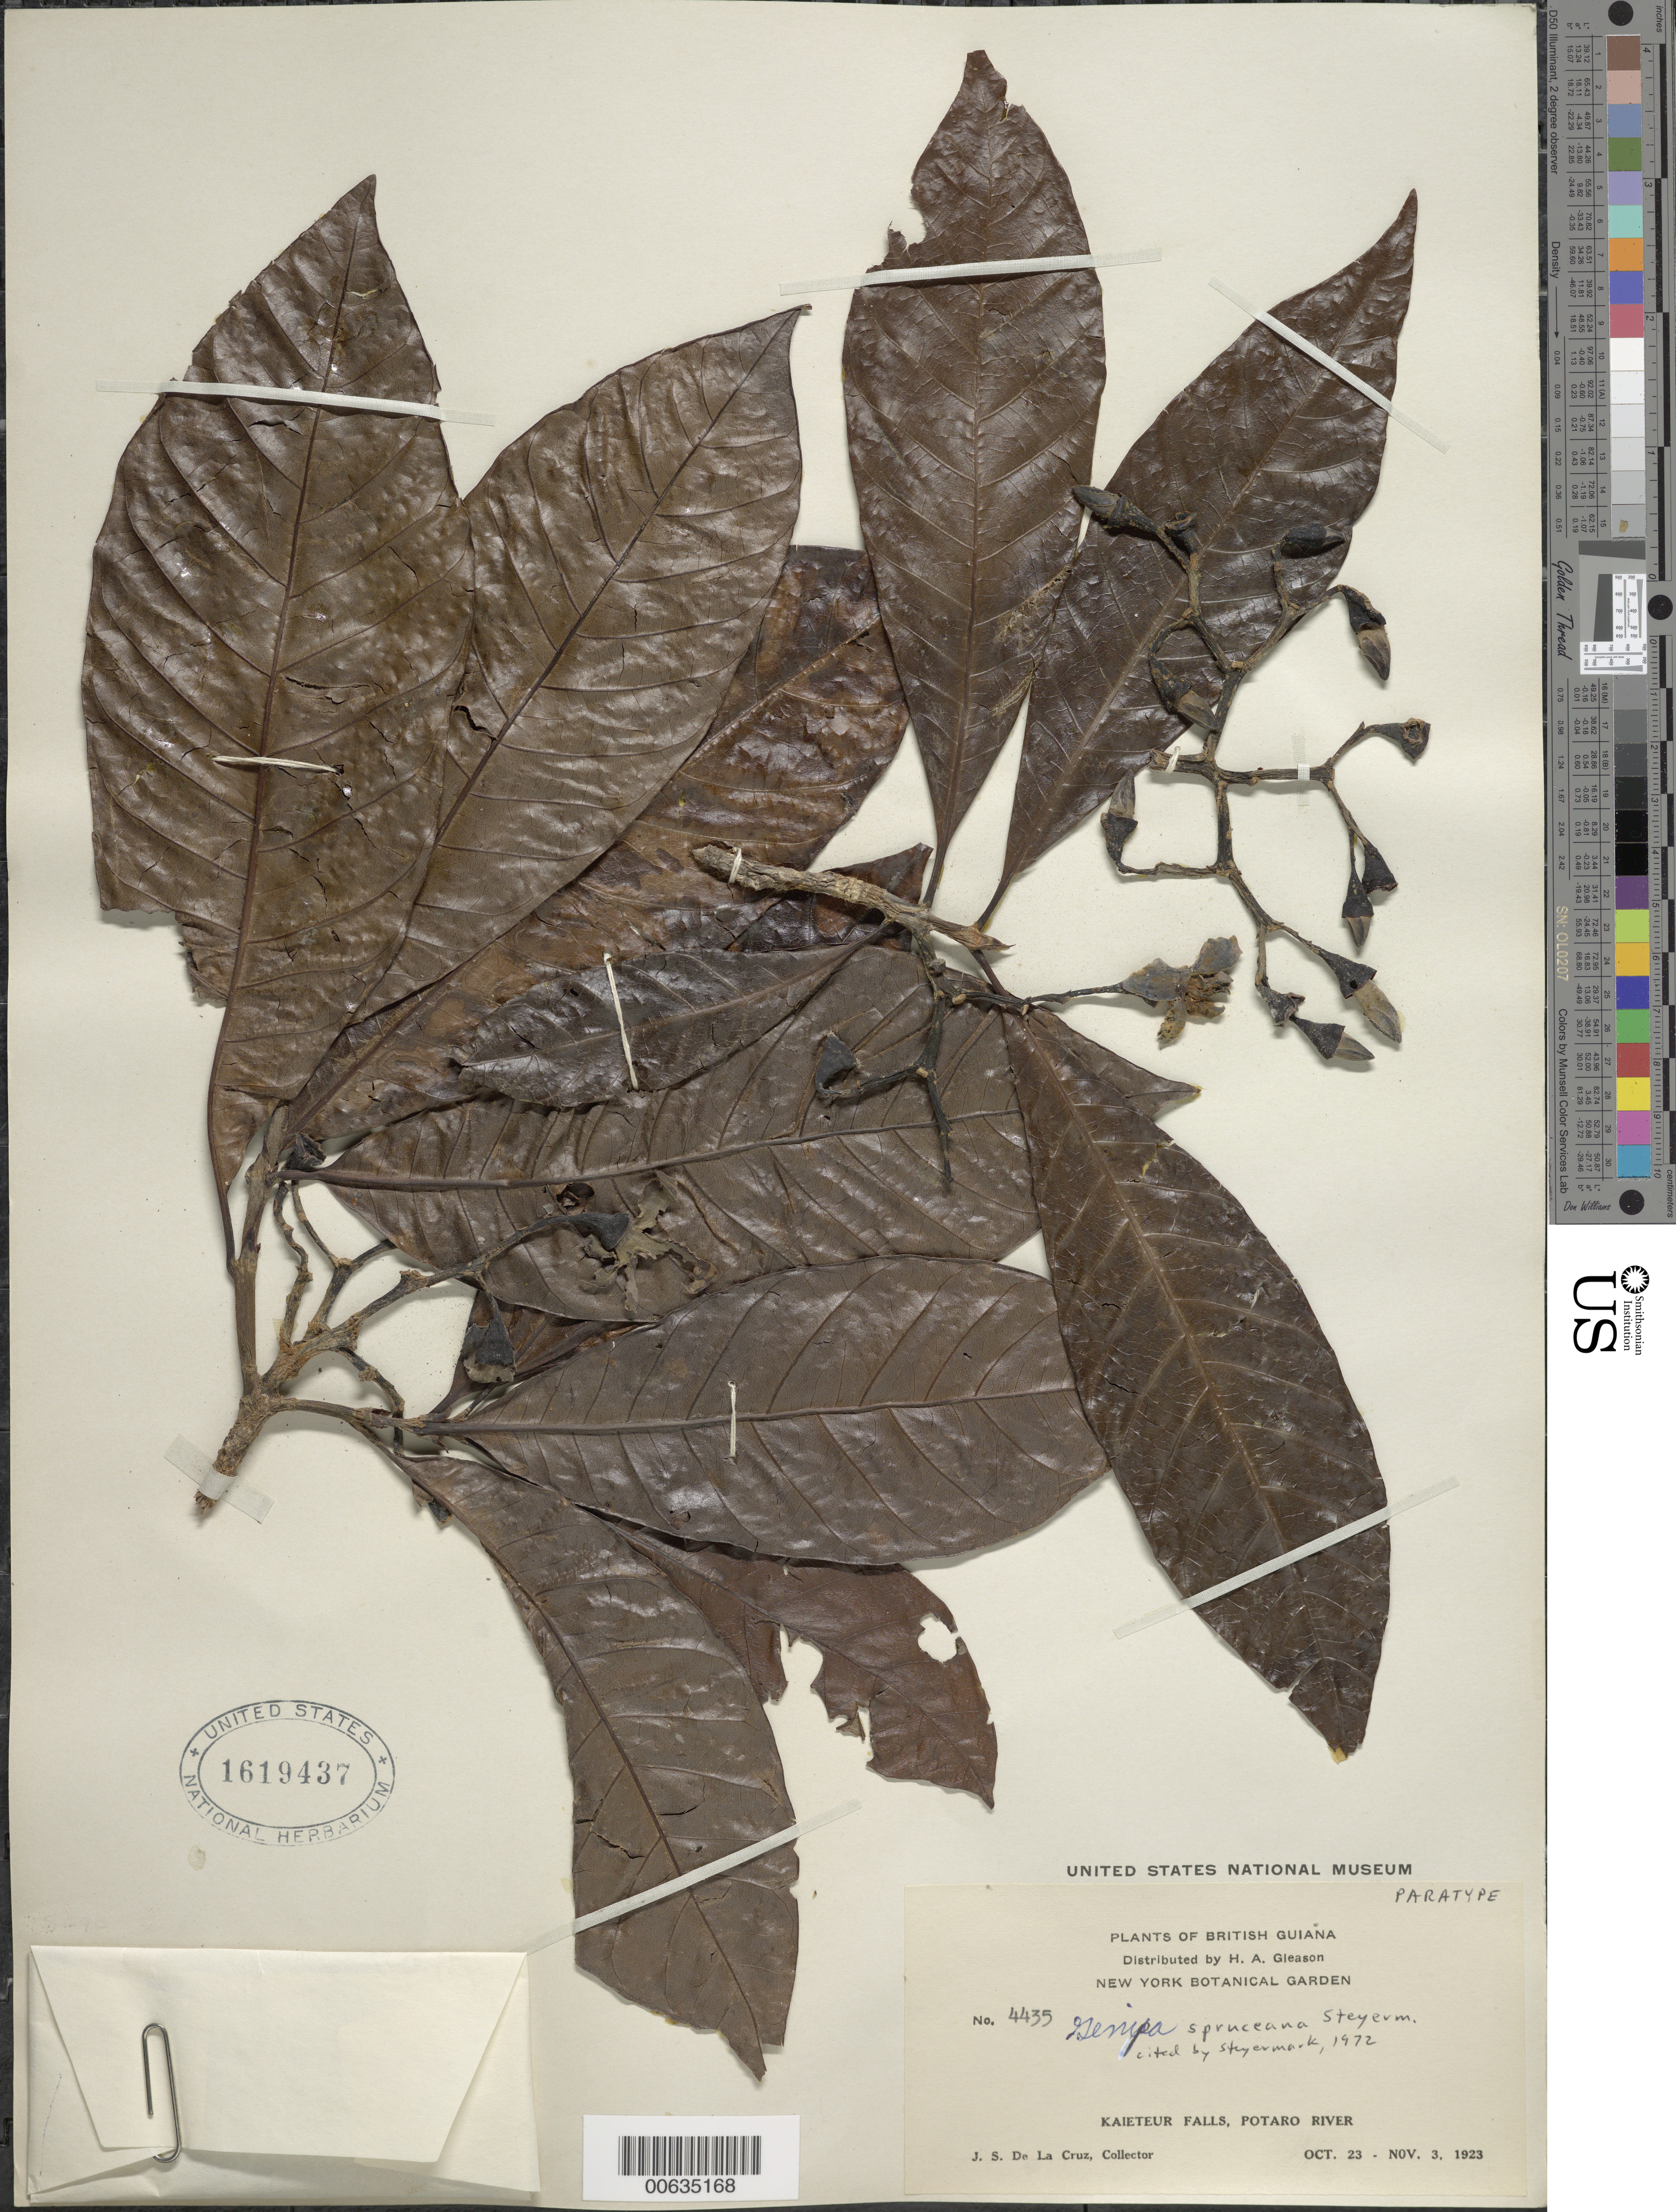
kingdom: Plantae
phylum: Tracheophyta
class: Magnoliopsida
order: Gentianales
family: Rubiaceae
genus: Genipa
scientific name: Genipa spruceana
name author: Steyerm.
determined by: Steyermark, Julian A., (VEN)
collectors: J. S. de la Cruz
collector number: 4435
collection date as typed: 23-Oct-23 to 3-Nov-23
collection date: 1923-10-23/1923-11-03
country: Guyana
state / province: Potaro-Siparuni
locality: Kaieteur Falls, Potaro R.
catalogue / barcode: US 1619437